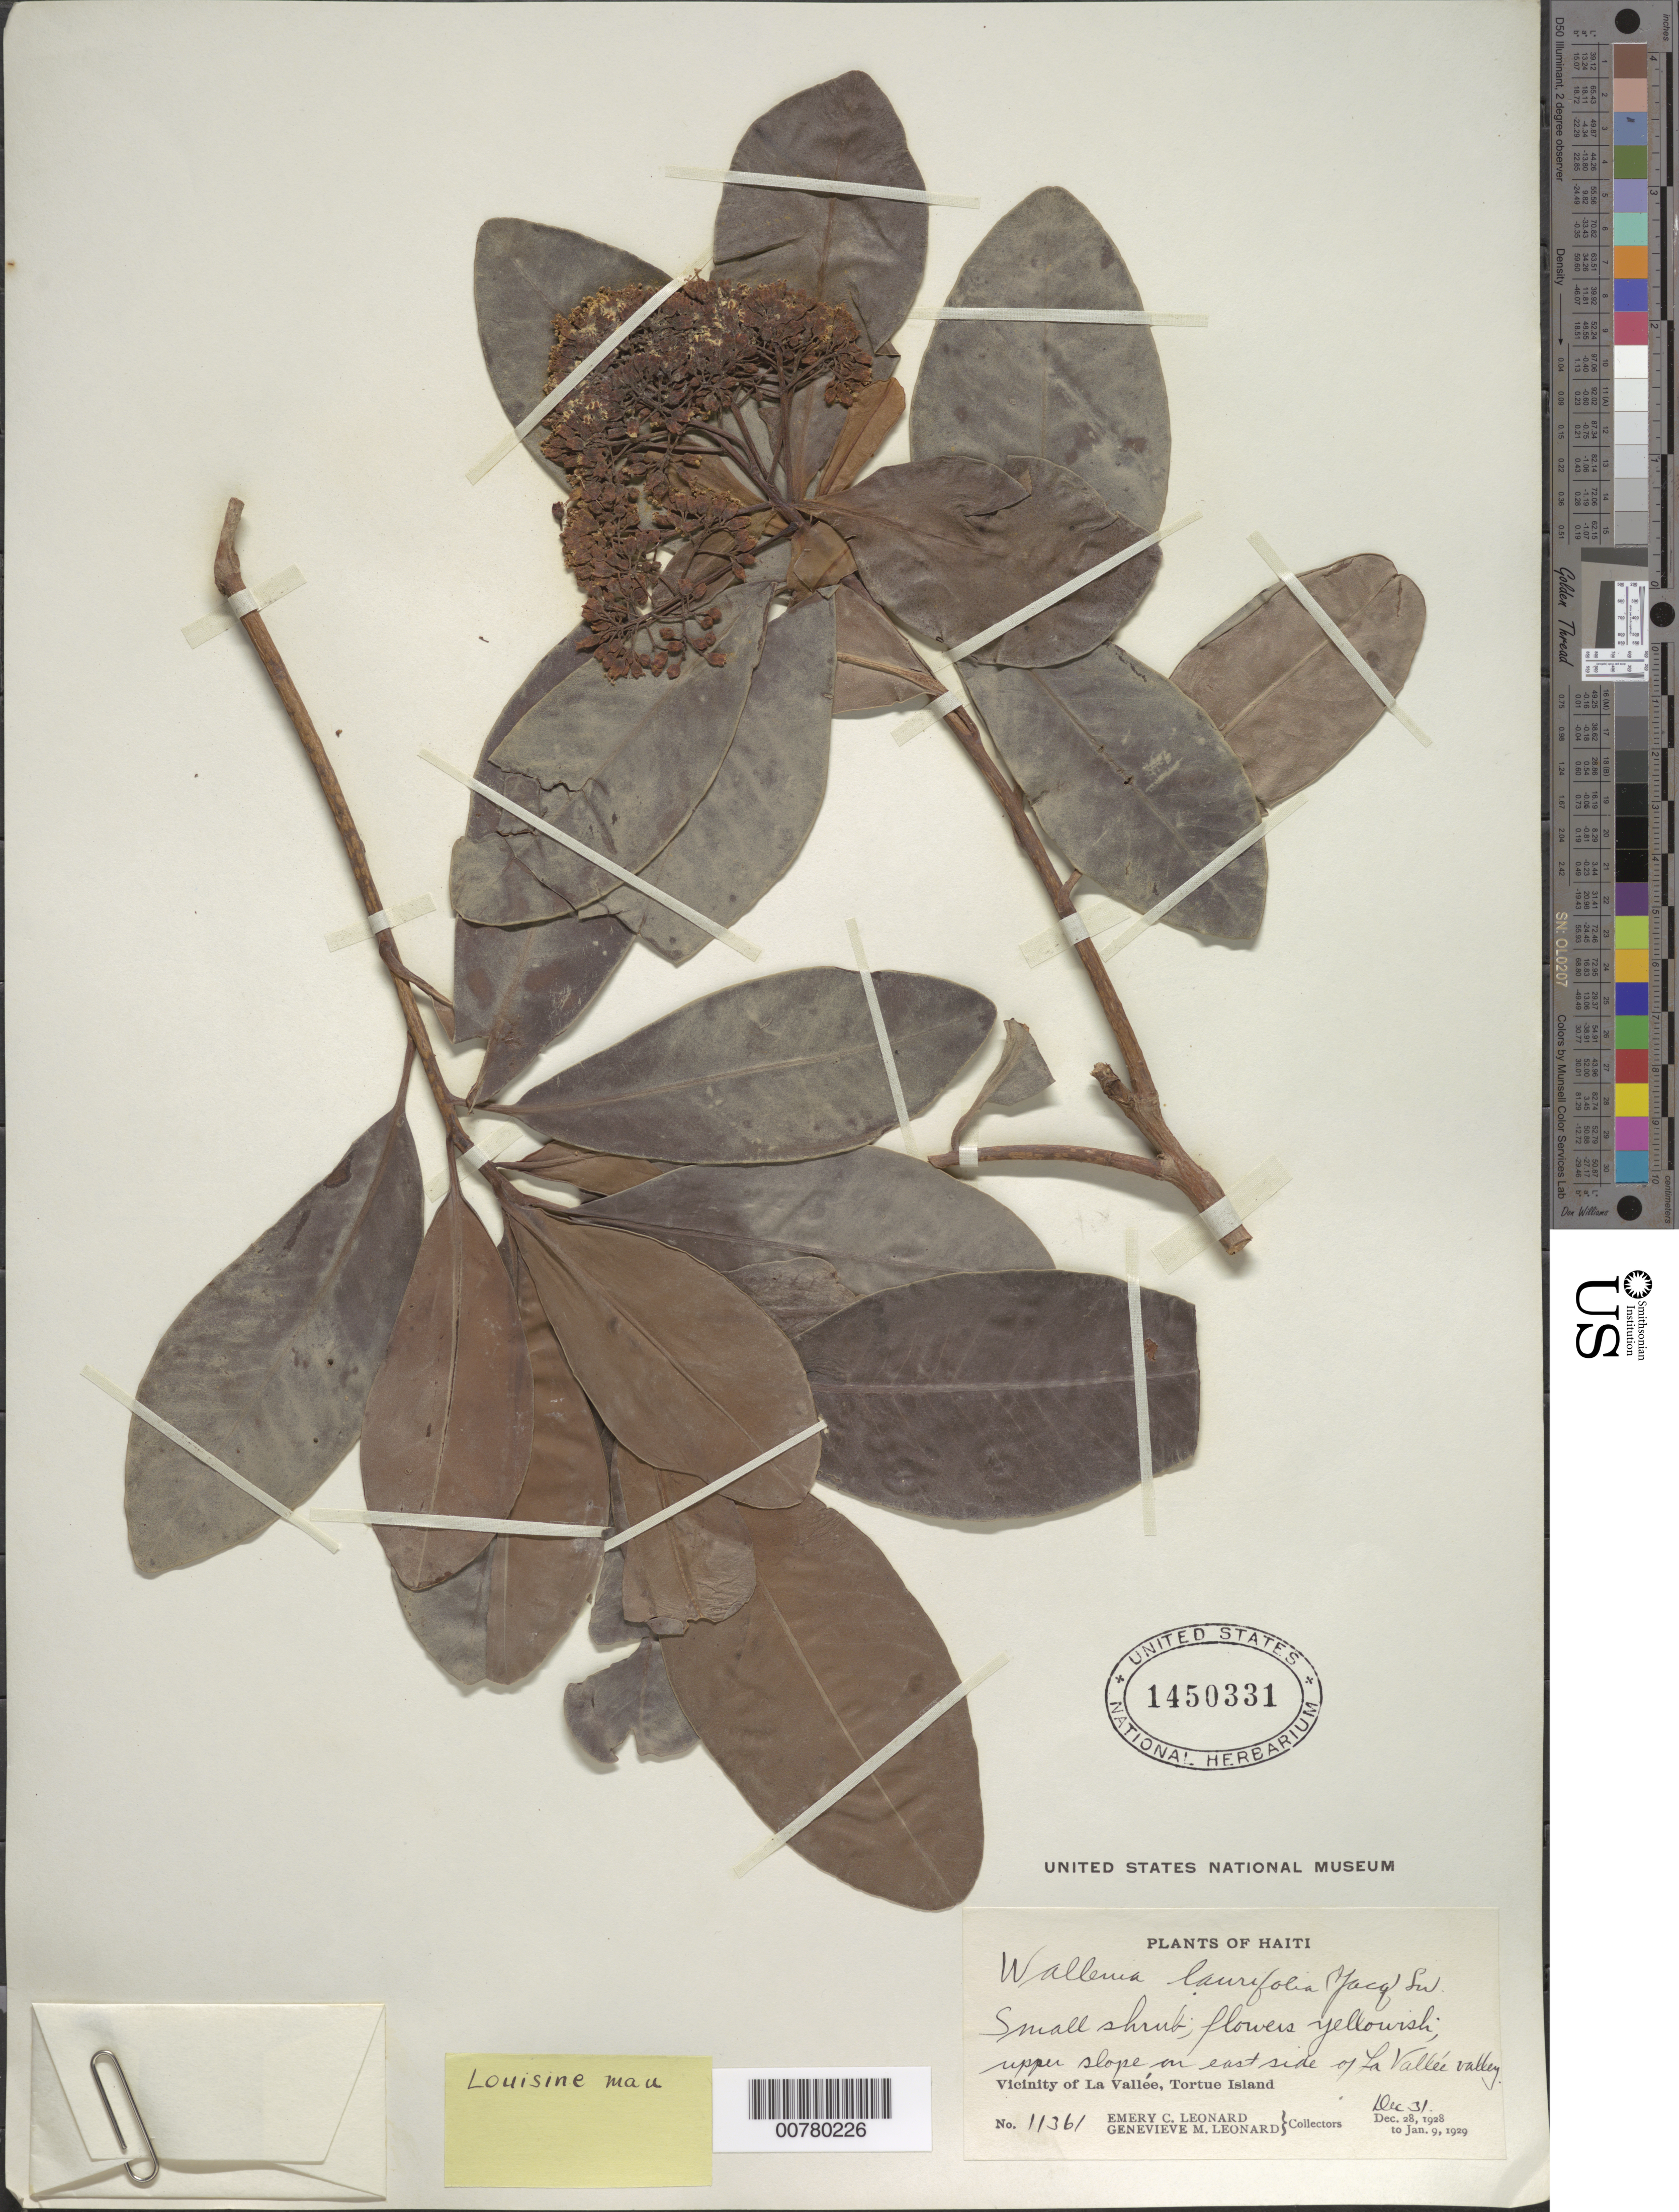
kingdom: Plantae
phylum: Tracheophyta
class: Magnoliopsida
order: Ericales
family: Primulaceae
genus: Wallenia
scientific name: Wallenia laurifolia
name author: Sw.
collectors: E. C. Leonard & G. M. Leonard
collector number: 11361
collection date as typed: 31 Dec 1928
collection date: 1928-12-31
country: Haiti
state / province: Nord-Óuest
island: Île de la Tortue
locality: Tortue Island, vicinity of La Vallée, upper slope on east side of La Vallée valley.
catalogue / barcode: US 1450331